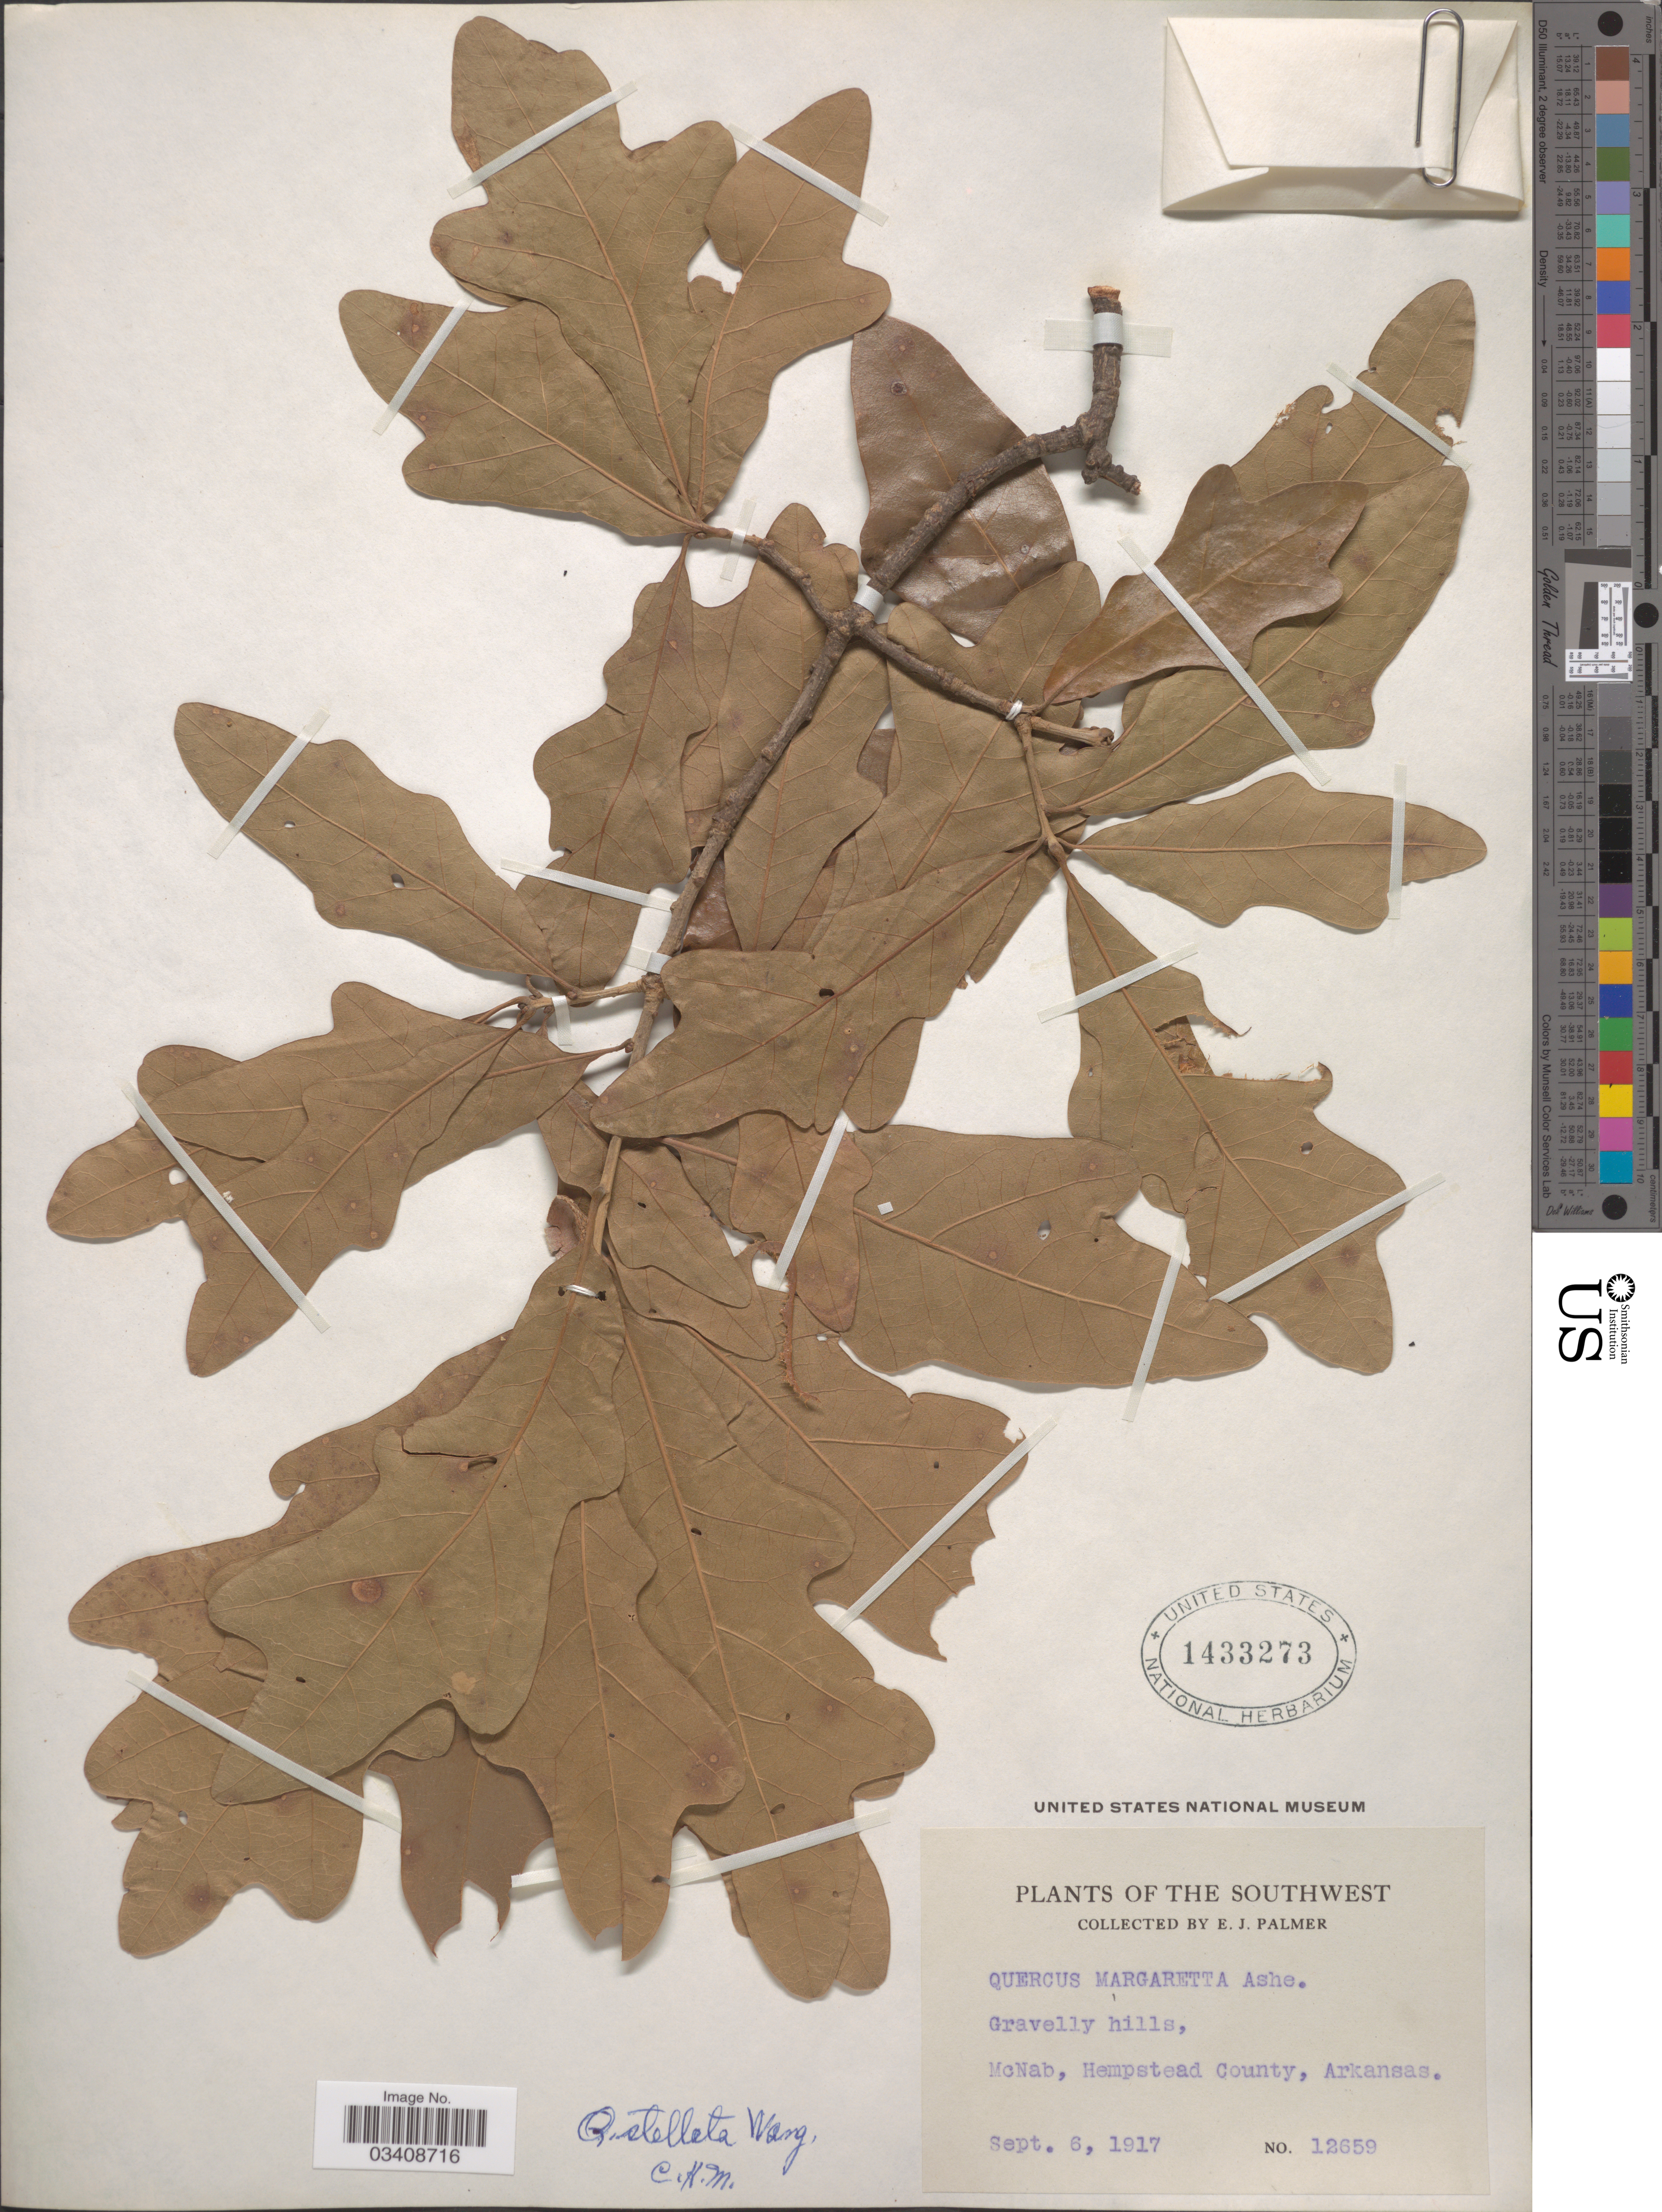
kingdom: Plantae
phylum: Tracheophyta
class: Magnoliopsida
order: Fagales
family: Fagaceae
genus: Quercus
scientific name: Quercus stellata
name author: Wangenh.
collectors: E. J. Palmer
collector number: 12659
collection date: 1917-09-06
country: United States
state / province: Arkansas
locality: The Southwest. McNab, Hempstead County.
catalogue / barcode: US 1433273